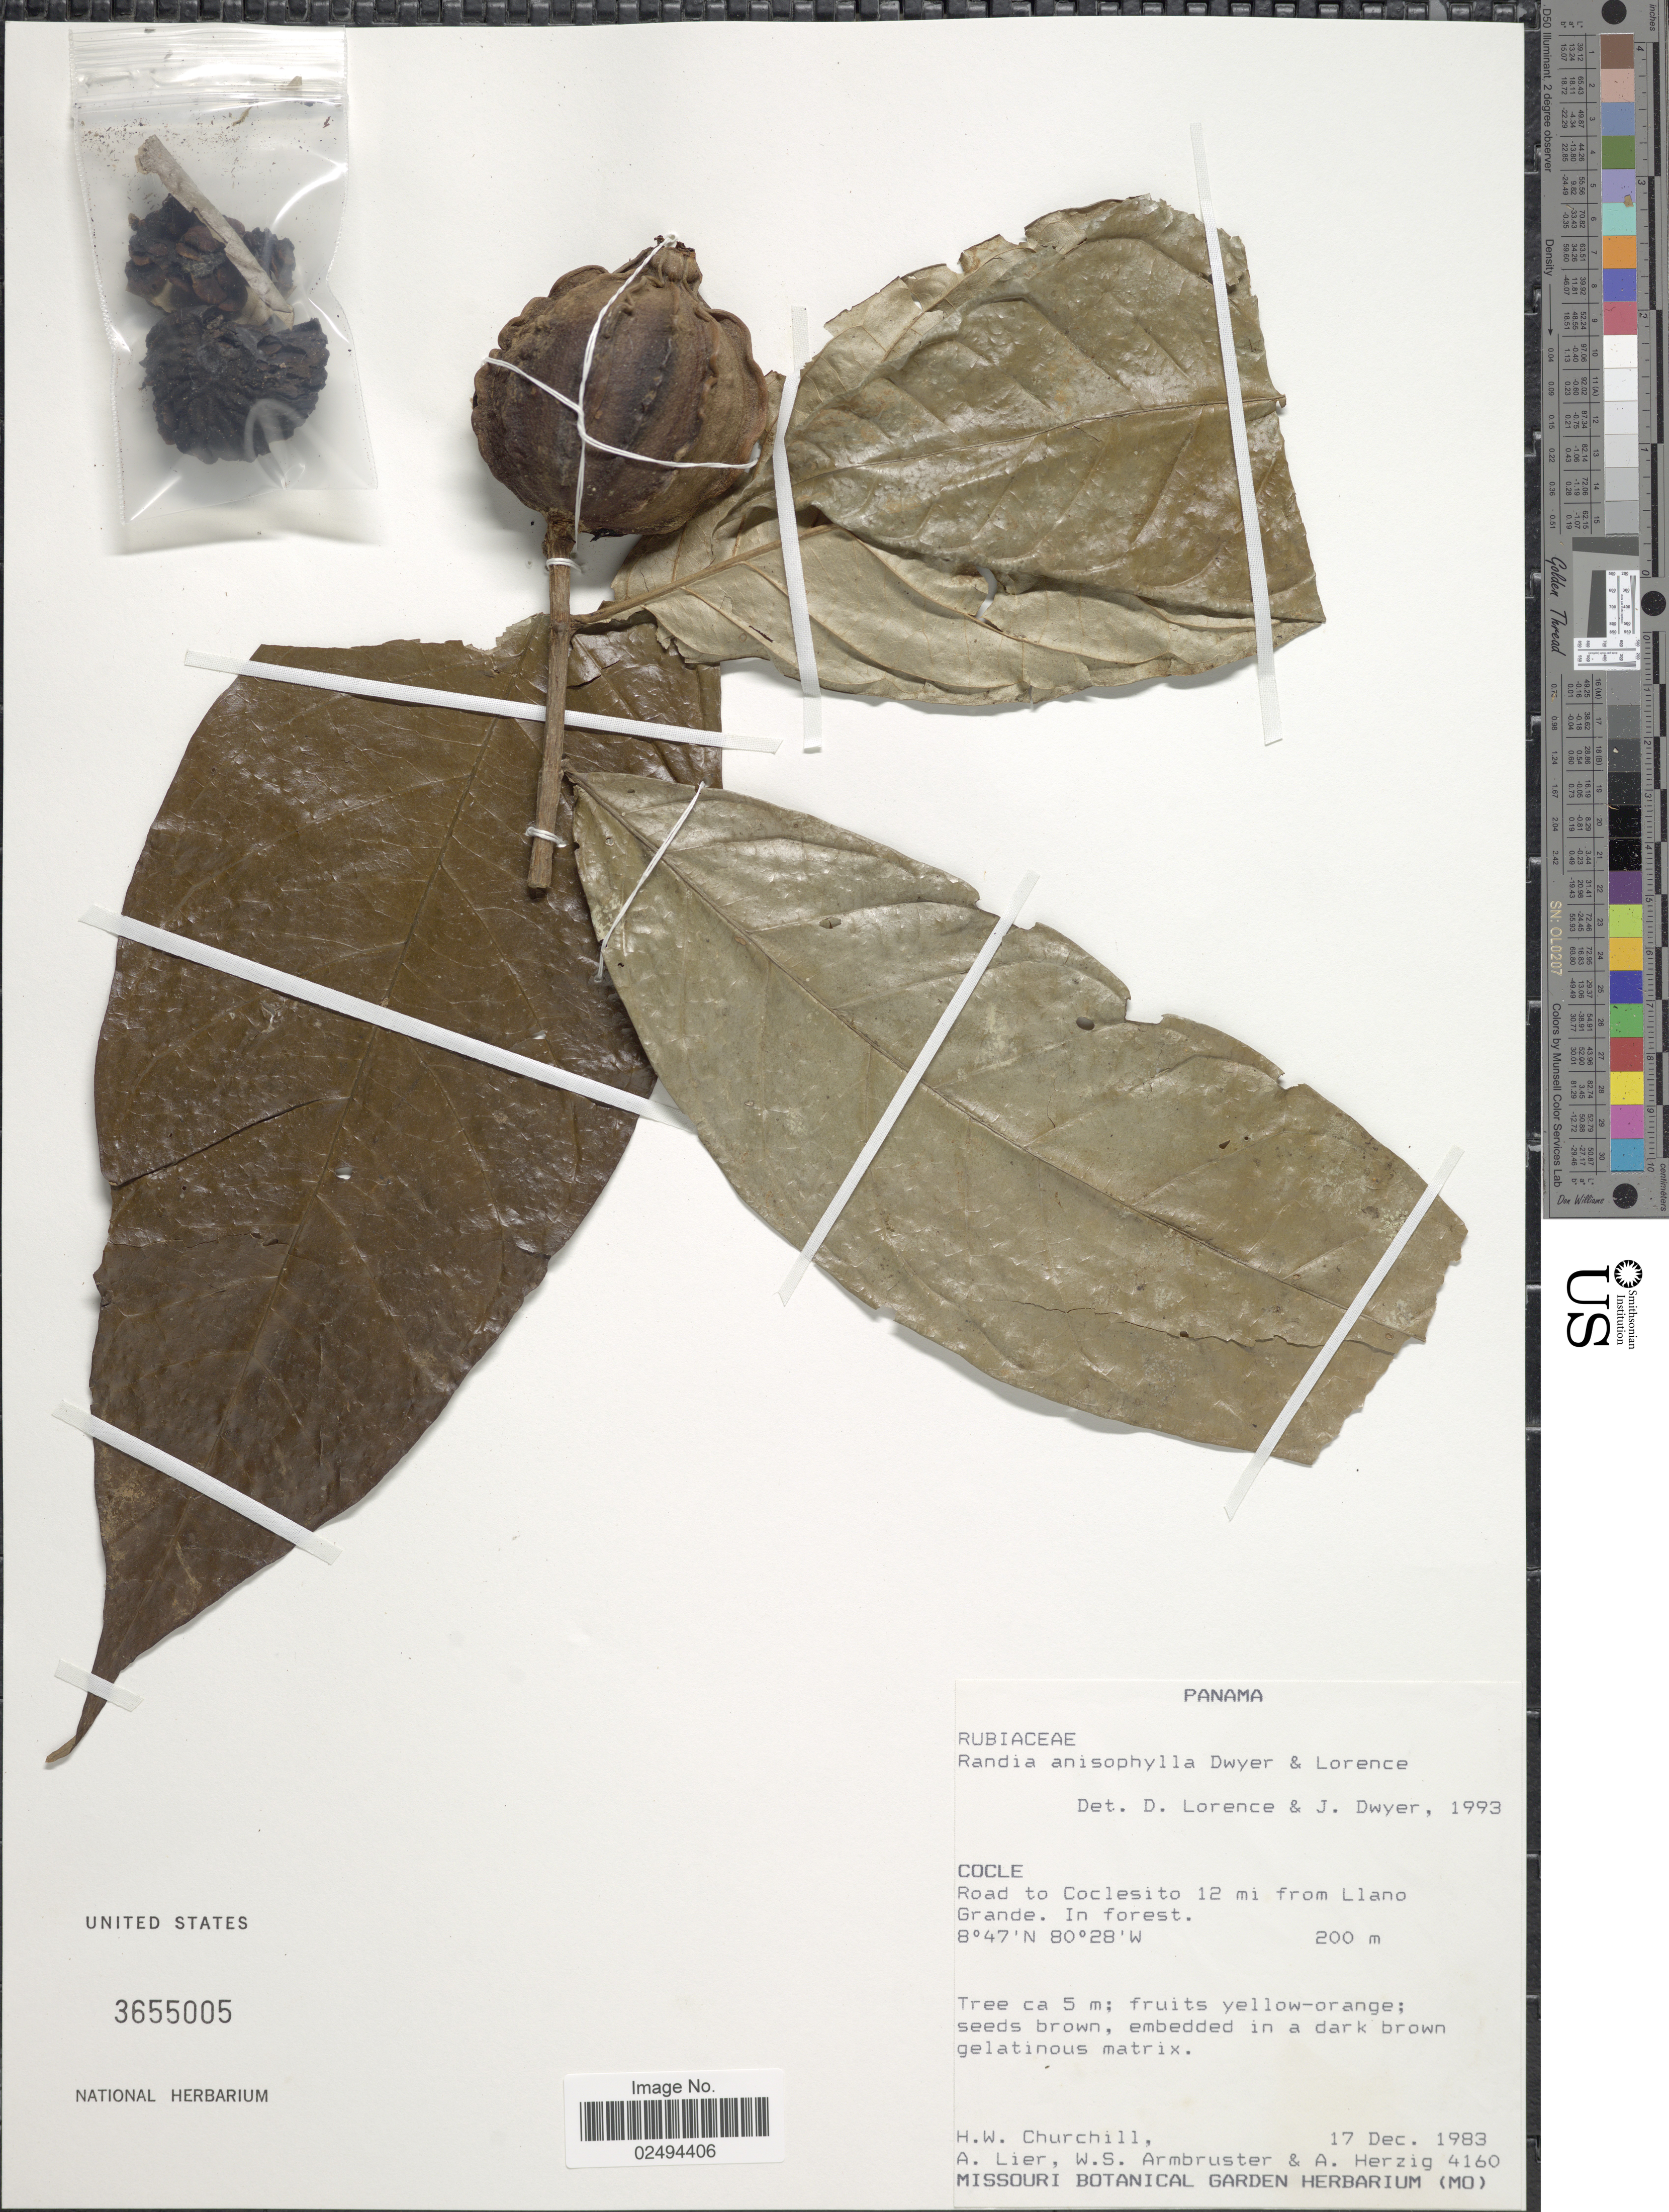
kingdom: Plantae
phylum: Tracheophyta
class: Magnoliopsida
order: Gentianales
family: Rubiaceae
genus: Randia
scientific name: Randia anisophylla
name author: (Jack ex Roxb.) Hook. f.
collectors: H. Churchill, A. Lier, W. S. Armbruster & A. Herzig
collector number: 4160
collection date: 1983-12-17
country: Panama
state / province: Coclé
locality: Road to Coclesito 12 mi from Llano Grande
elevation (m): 200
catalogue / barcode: US 3655005